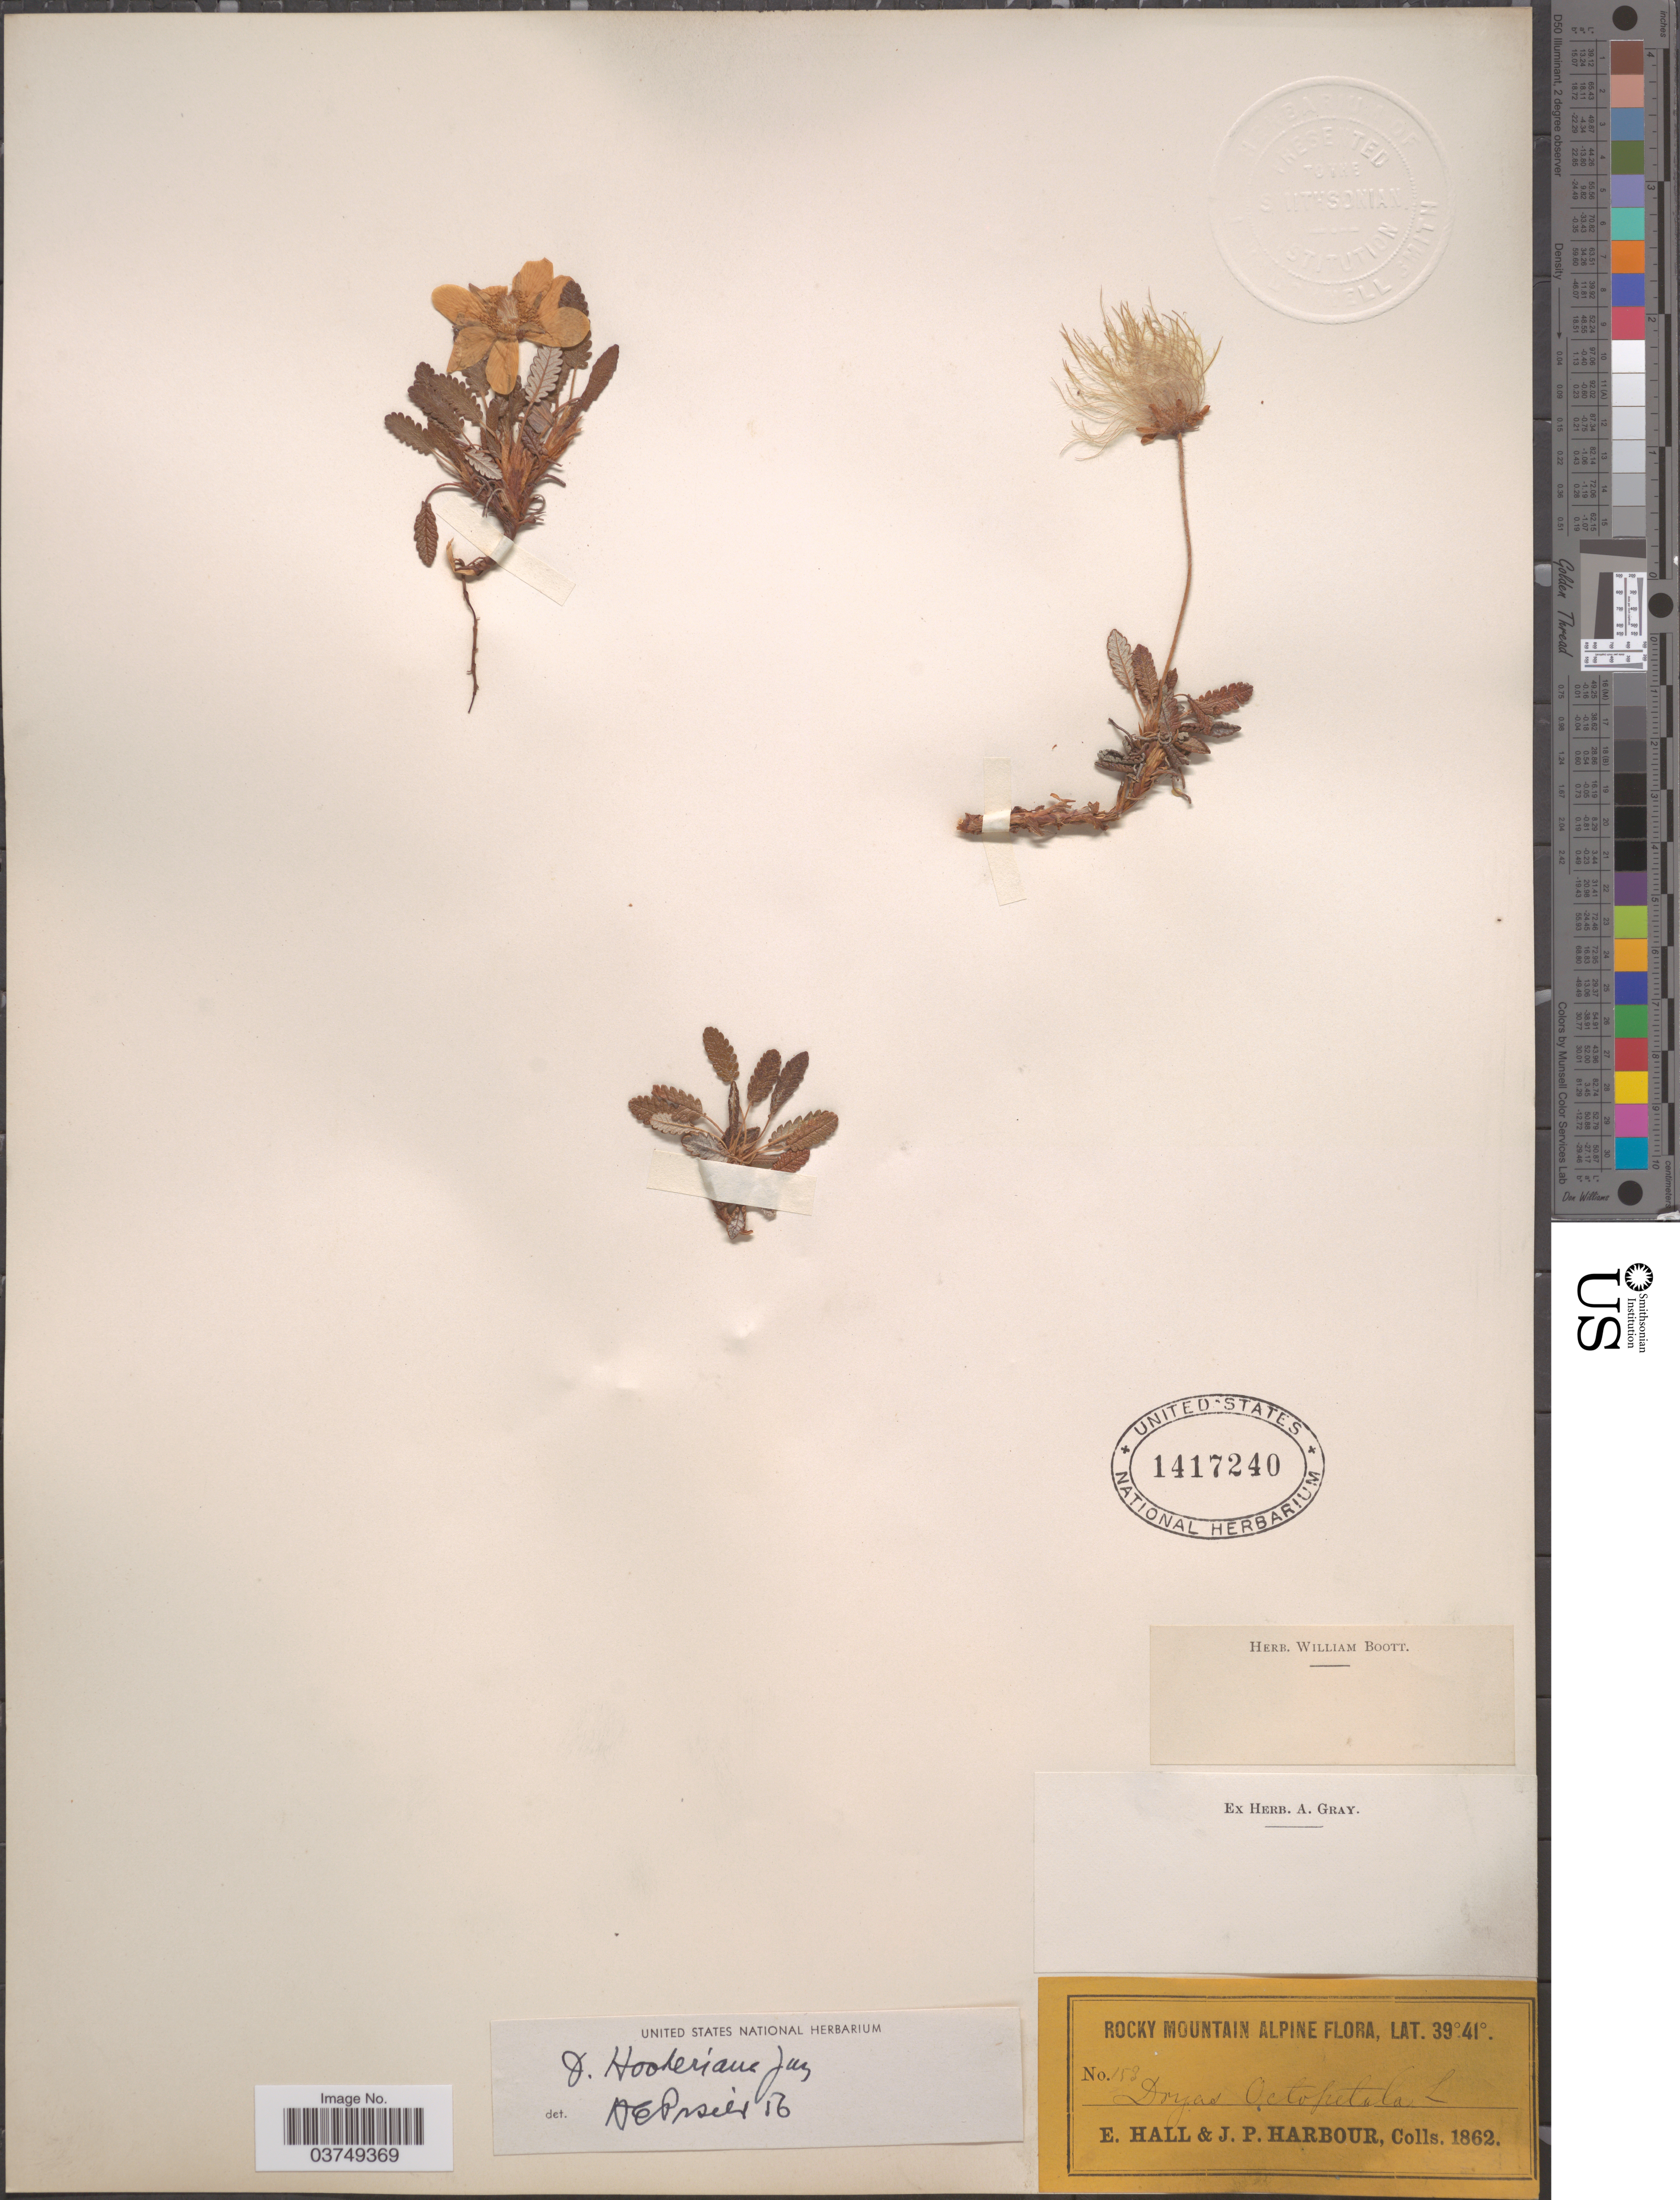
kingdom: Plantae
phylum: Tracheophyta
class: Magnoliopsida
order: Rosales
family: Rosaceae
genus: Dryas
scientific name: Dryas hookeriana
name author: Juz.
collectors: E. Hall & J. Harbour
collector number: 153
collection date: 1862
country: United States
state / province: Colorado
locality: Rocky Mountain Alpine.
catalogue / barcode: US 1417240